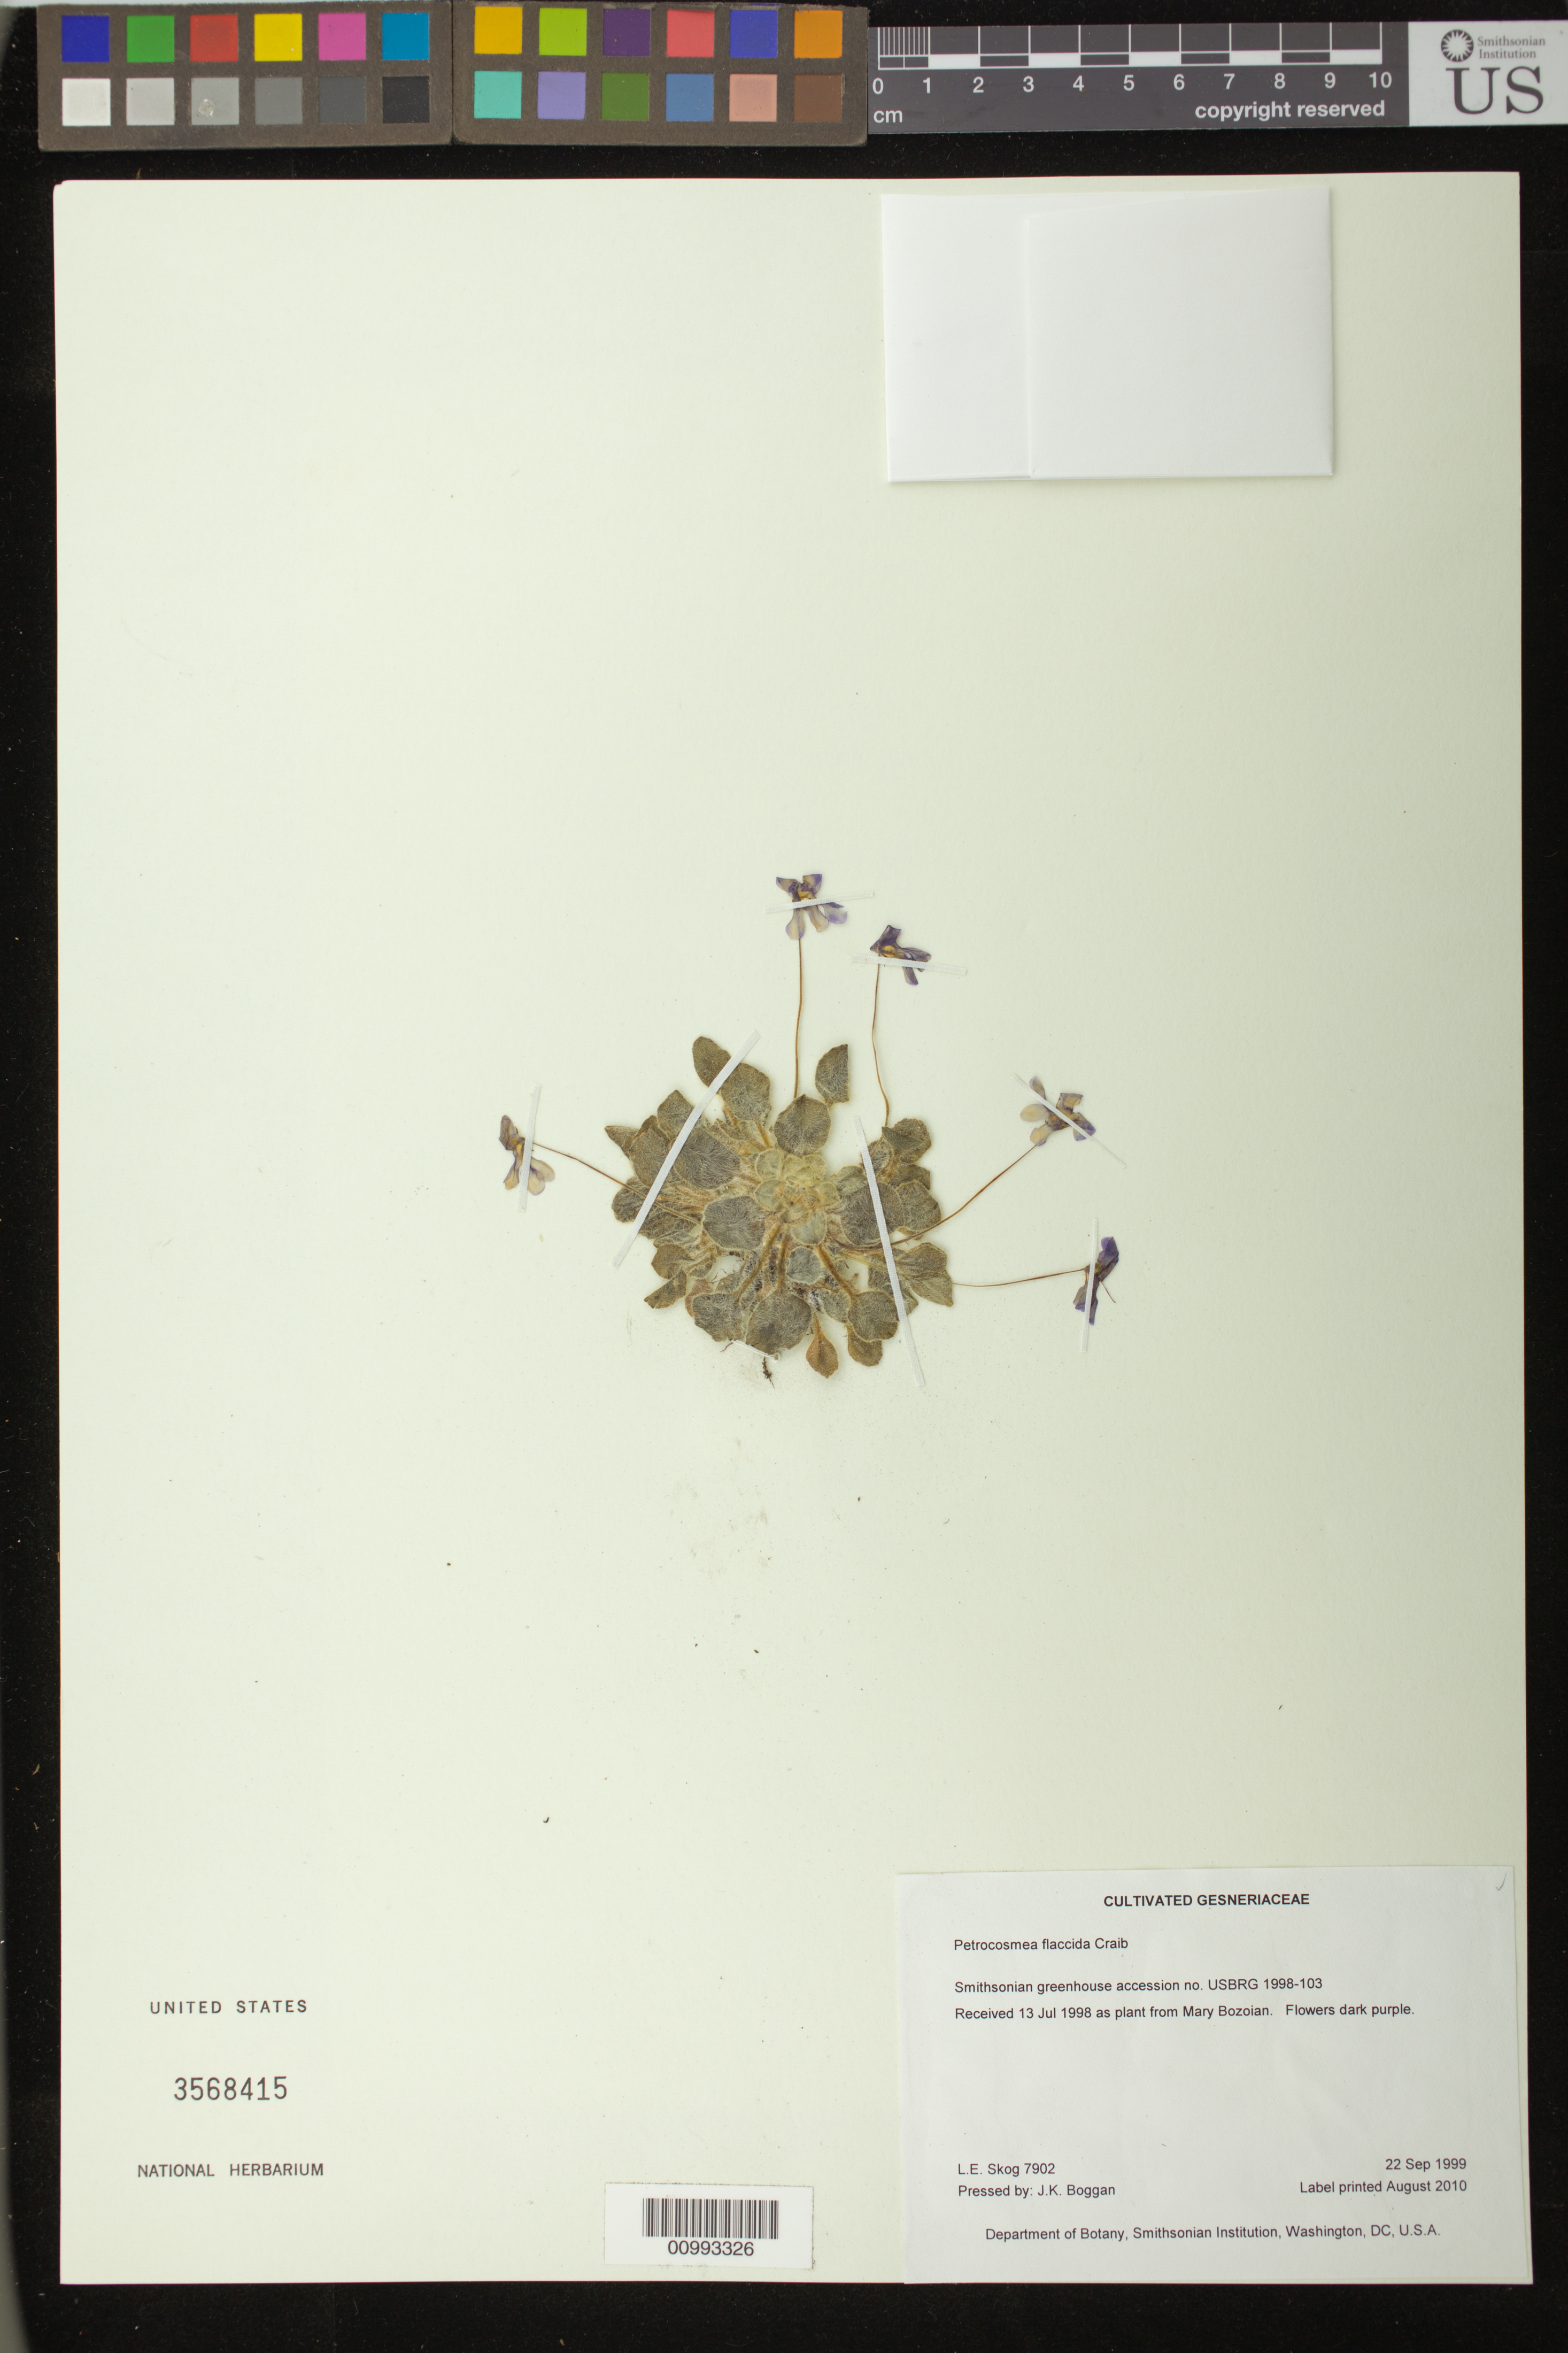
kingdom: Plantae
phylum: Tracheophyta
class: Magnoliopsida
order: Lamiales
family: Gesneriaceae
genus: Petrocosmea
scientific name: Petrocosmea flaccida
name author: Craib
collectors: L. E. Skog & J. K. Boggan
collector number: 7902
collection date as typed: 22 Sep 1999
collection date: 1999-09-22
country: United States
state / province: District of Columbia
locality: Department of Botany, Smithsonian Institution, Washington, DC, U.S.A.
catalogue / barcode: US 3568415